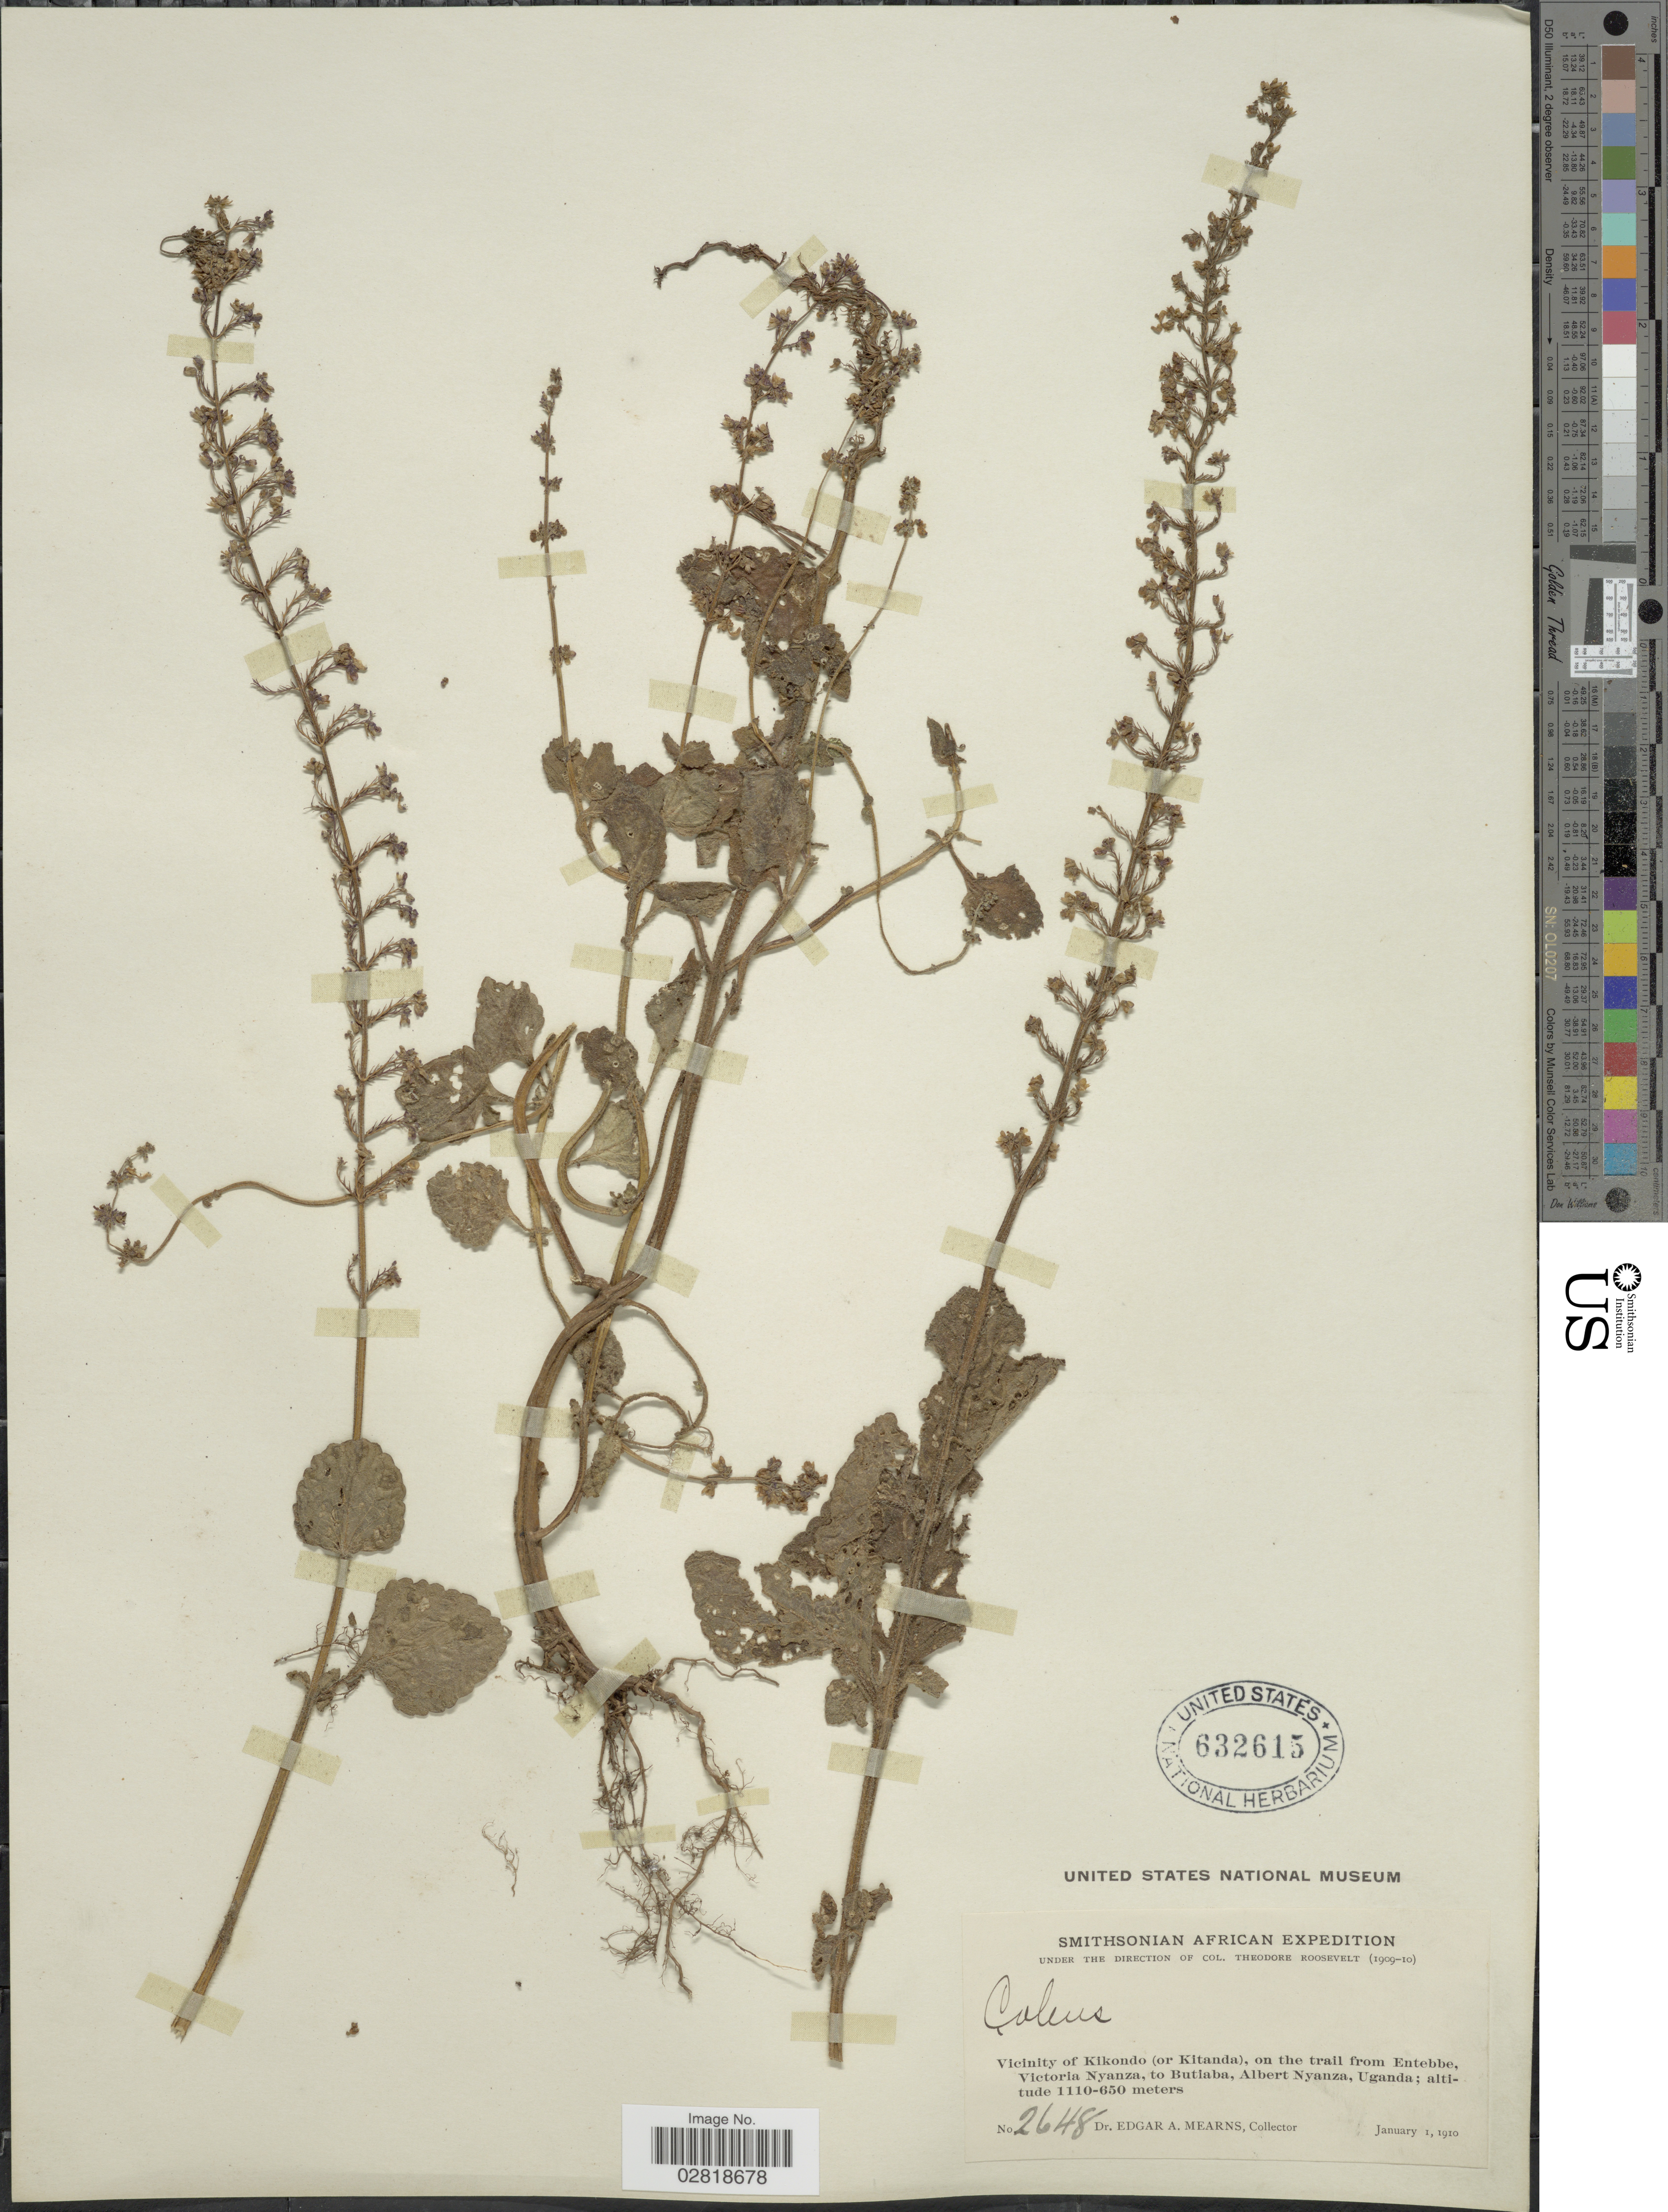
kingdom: Plantae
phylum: Tracheophyta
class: Magnoliopsida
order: Lamiales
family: Lamiaceae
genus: Plectranthus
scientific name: Plectranthus sp.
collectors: E. A. Mearns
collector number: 2648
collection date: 1910-01-01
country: Uganda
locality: Vicinity of Kikondo (or Kitanda), on the trail from Entebbe, Victoria Nyanza, to Butiaba, Albert Nyanza.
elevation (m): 650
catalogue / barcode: US 632615